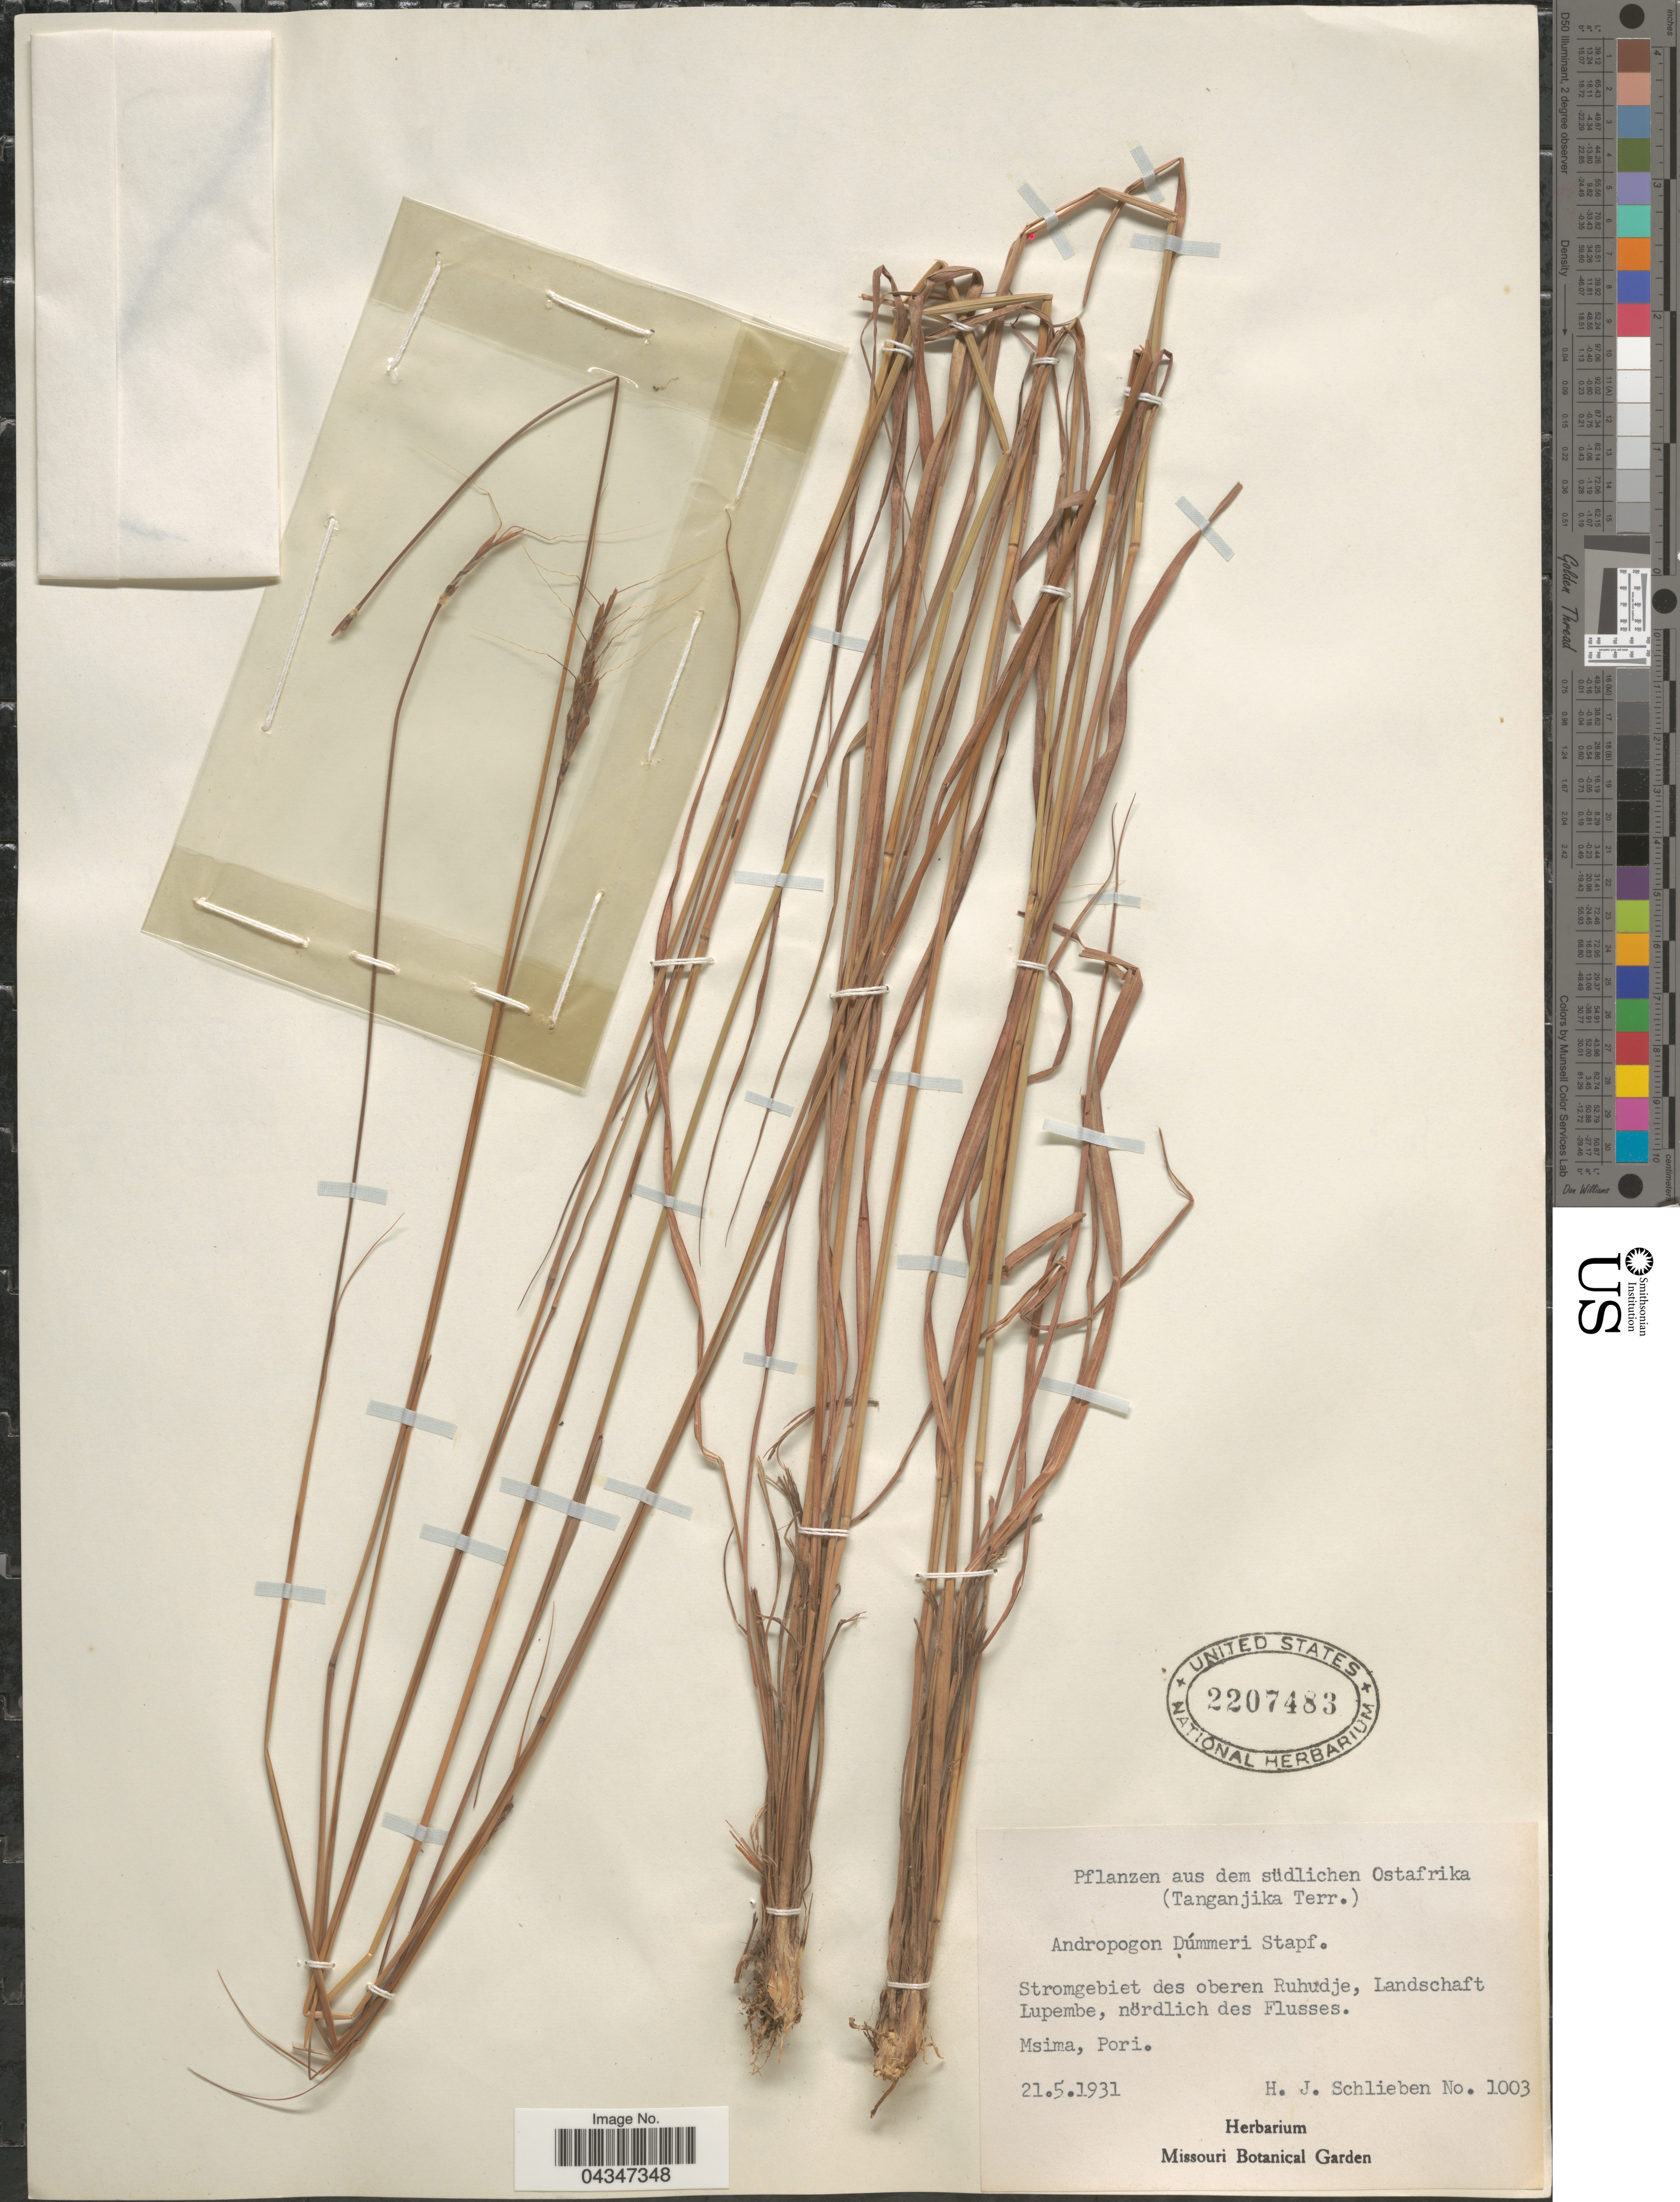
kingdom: Plantae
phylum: Tracheophyta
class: Liliopsida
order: Poales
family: Poaceae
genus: Andropogon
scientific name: Andropogon schirensis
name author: Hochst. ex A. Rich.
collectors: H. J. Schlieben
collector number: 1003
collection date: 1931-05-21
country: Tanzania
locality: Südlichen Ostafrika (Tanganjika Terr). Stromgebiet des oberen Ruhudje, Landschaft Lupembe, nördlich des Flusses. Msima, Pori.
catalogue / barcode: US 2207483